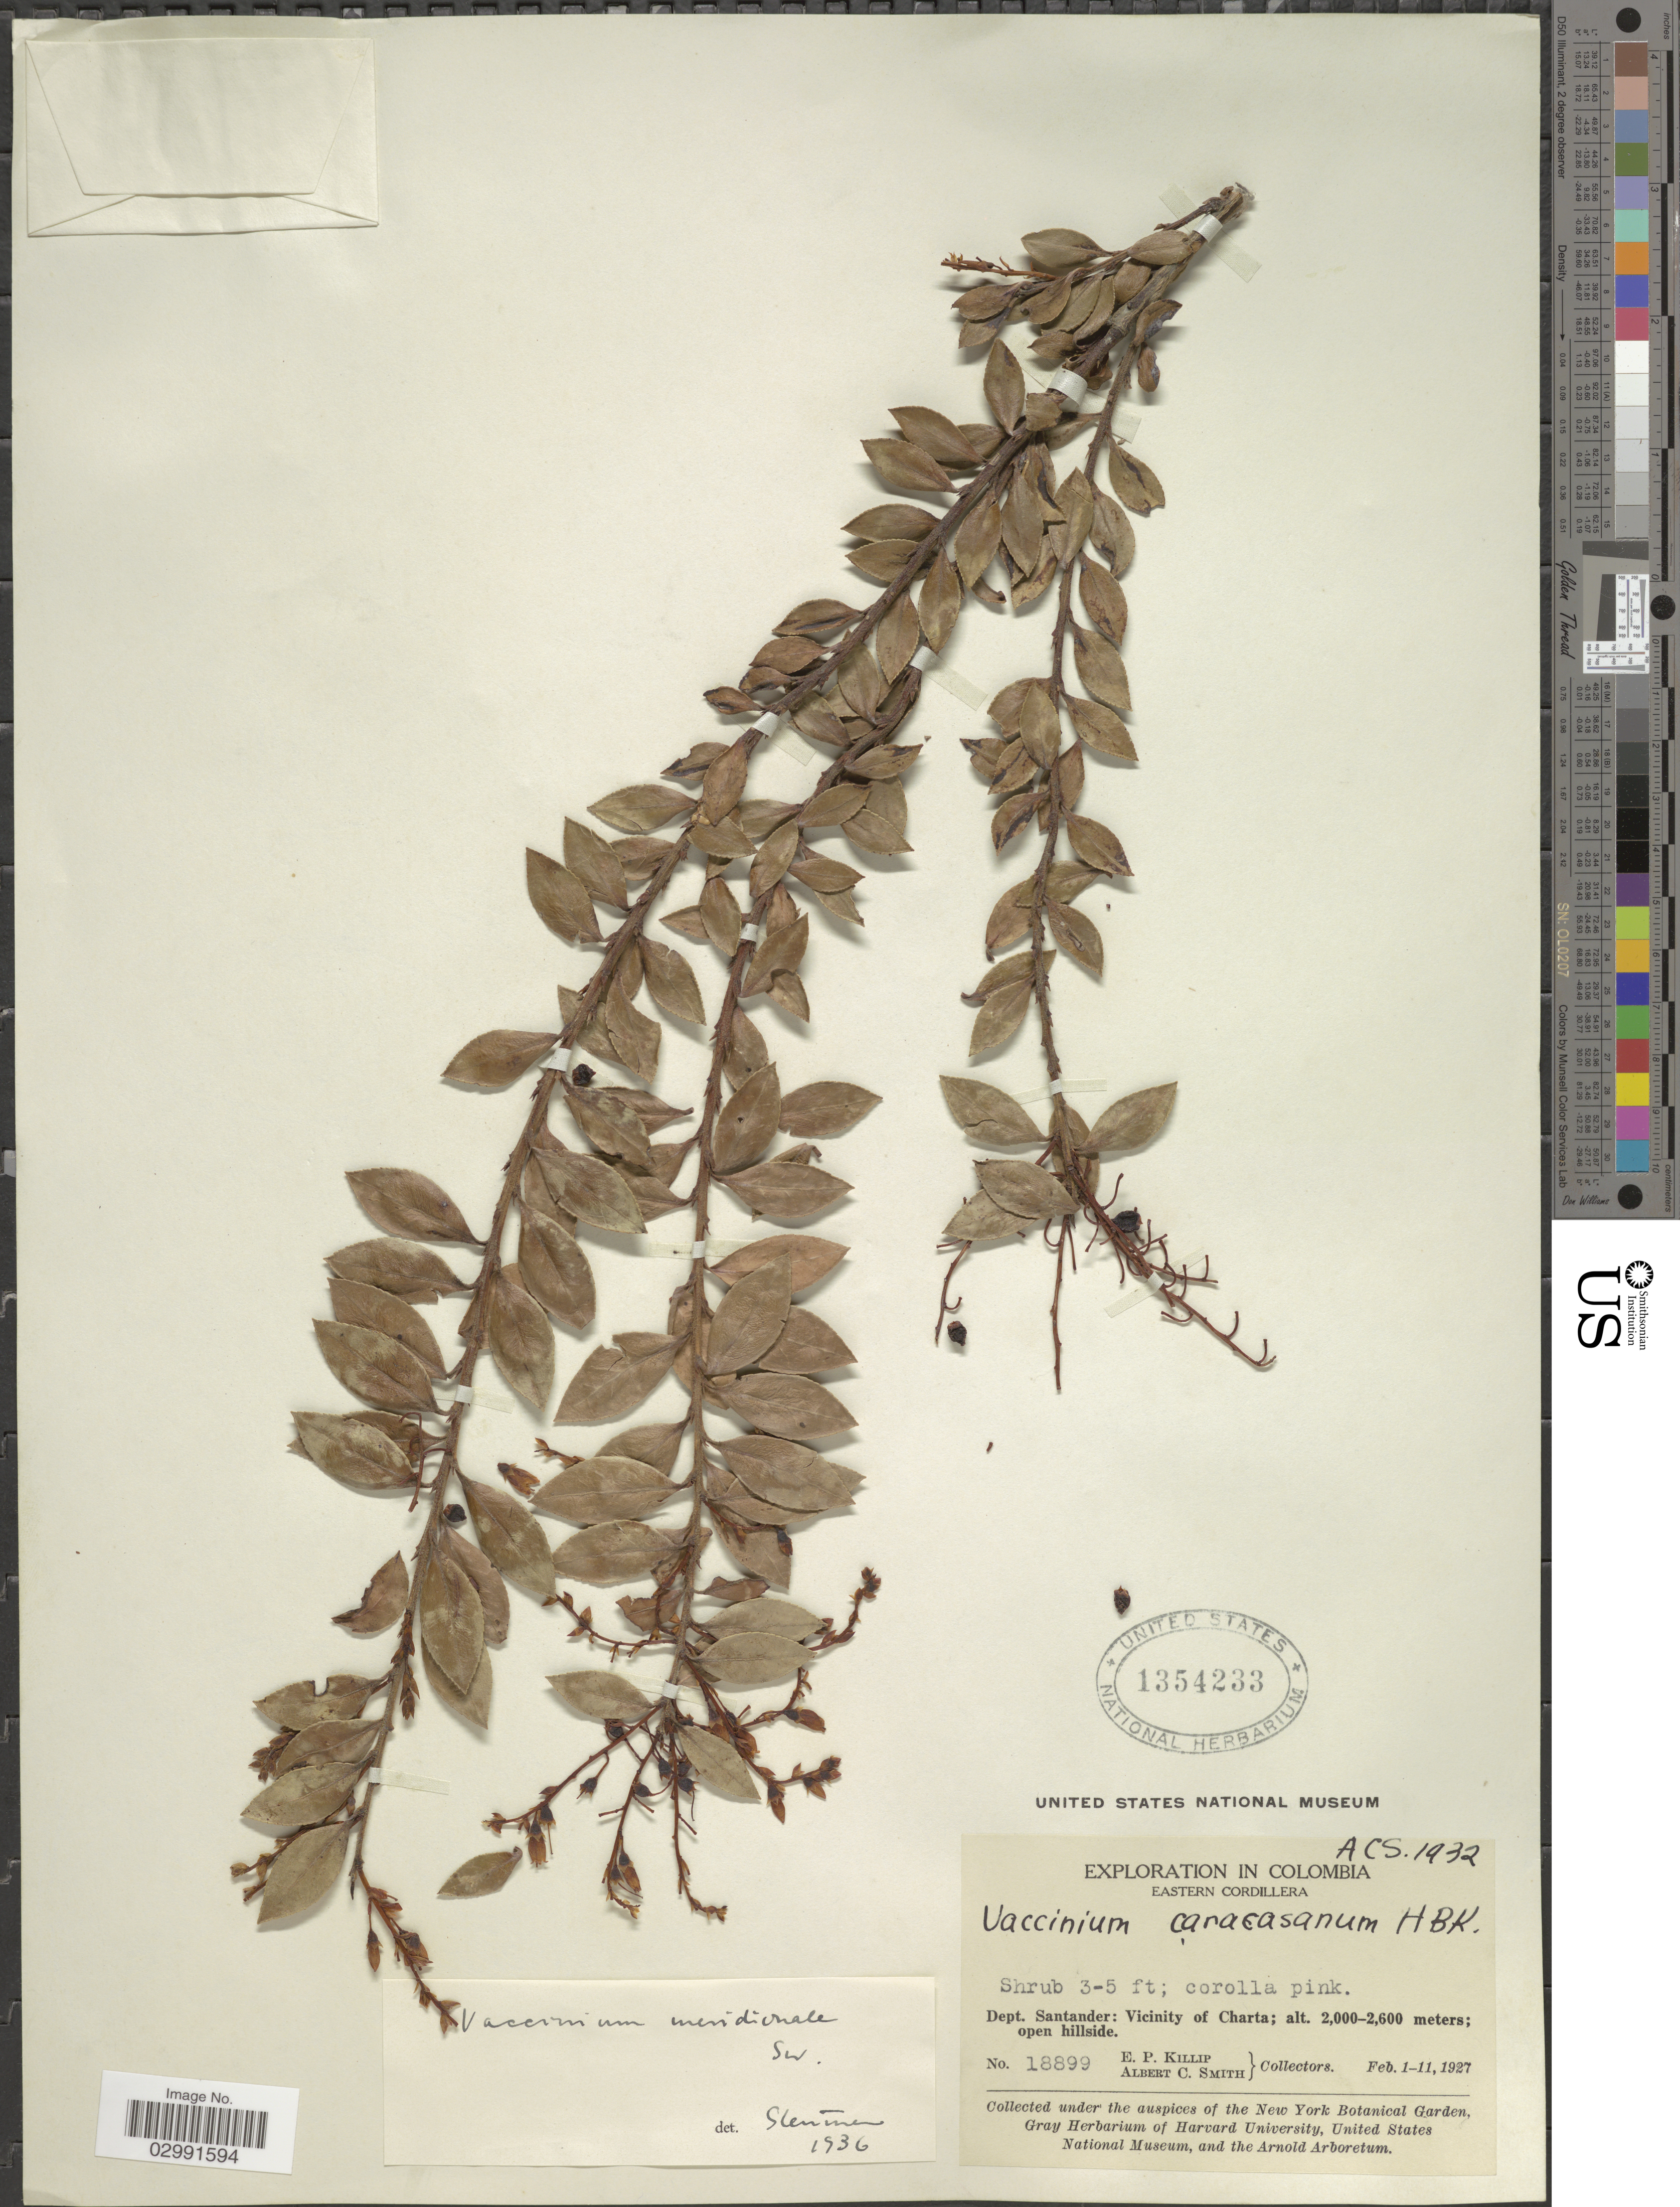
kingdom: Plantae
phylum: Tracheophyta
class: Magnoliopsida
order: Ericales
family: Ericaceae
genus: Vaccinium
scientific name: Vaccinium meridionale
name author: Sw.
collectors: E. P. Killip & A. C. Smith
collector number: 18899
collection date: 1927-02-01/1927-02-11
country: Colombia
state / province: Santander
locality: Eastern Cordillera. Dept. Santander: Vicinity of Charta.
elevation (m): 2000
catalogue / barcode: US 1354233